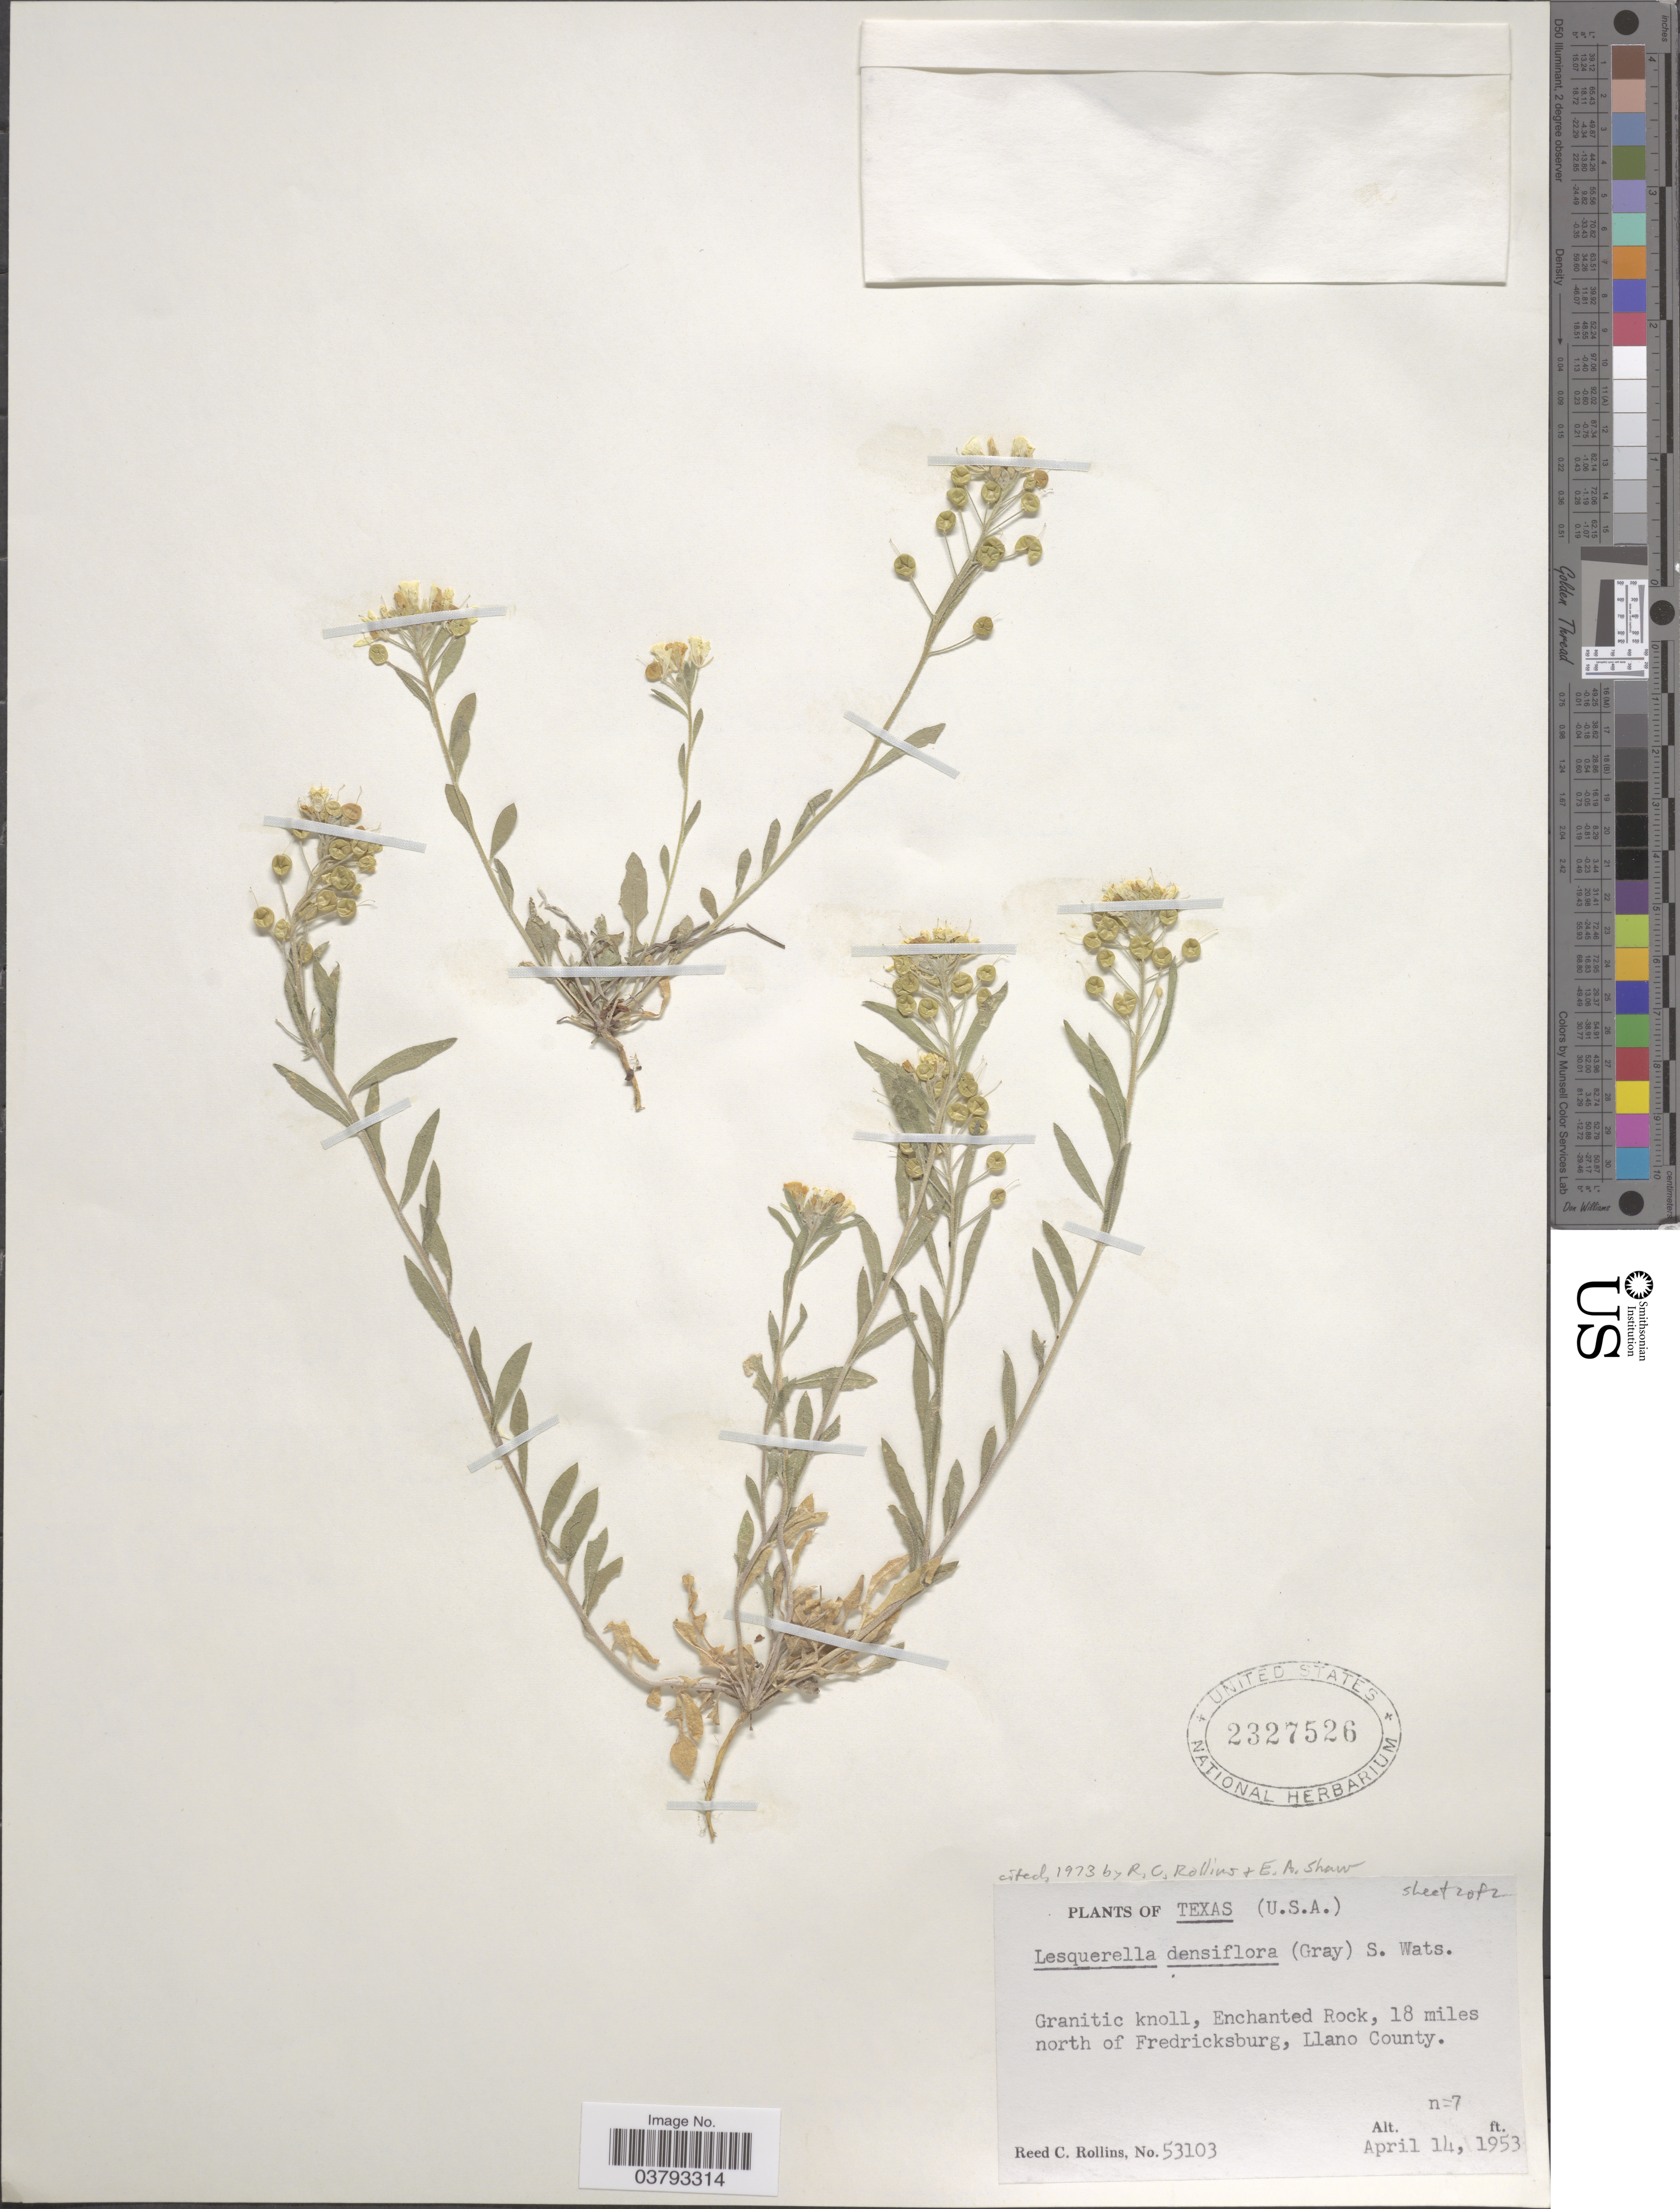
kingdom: Plantae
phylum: Tracheophyta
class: Magnoliopsida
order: Brassicales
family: Brassicaceae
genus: Lesquerella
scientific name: Lesquerella densiflora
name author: (A. Gray) S. Watson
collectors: R. C. Rollins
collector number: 53103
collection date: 1953-04-14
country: United States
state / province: Texas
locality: Enchanted Rock, 18 miles north of Fredricksburg, Llano County.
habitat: granitic knoll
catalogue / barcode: US 2327526